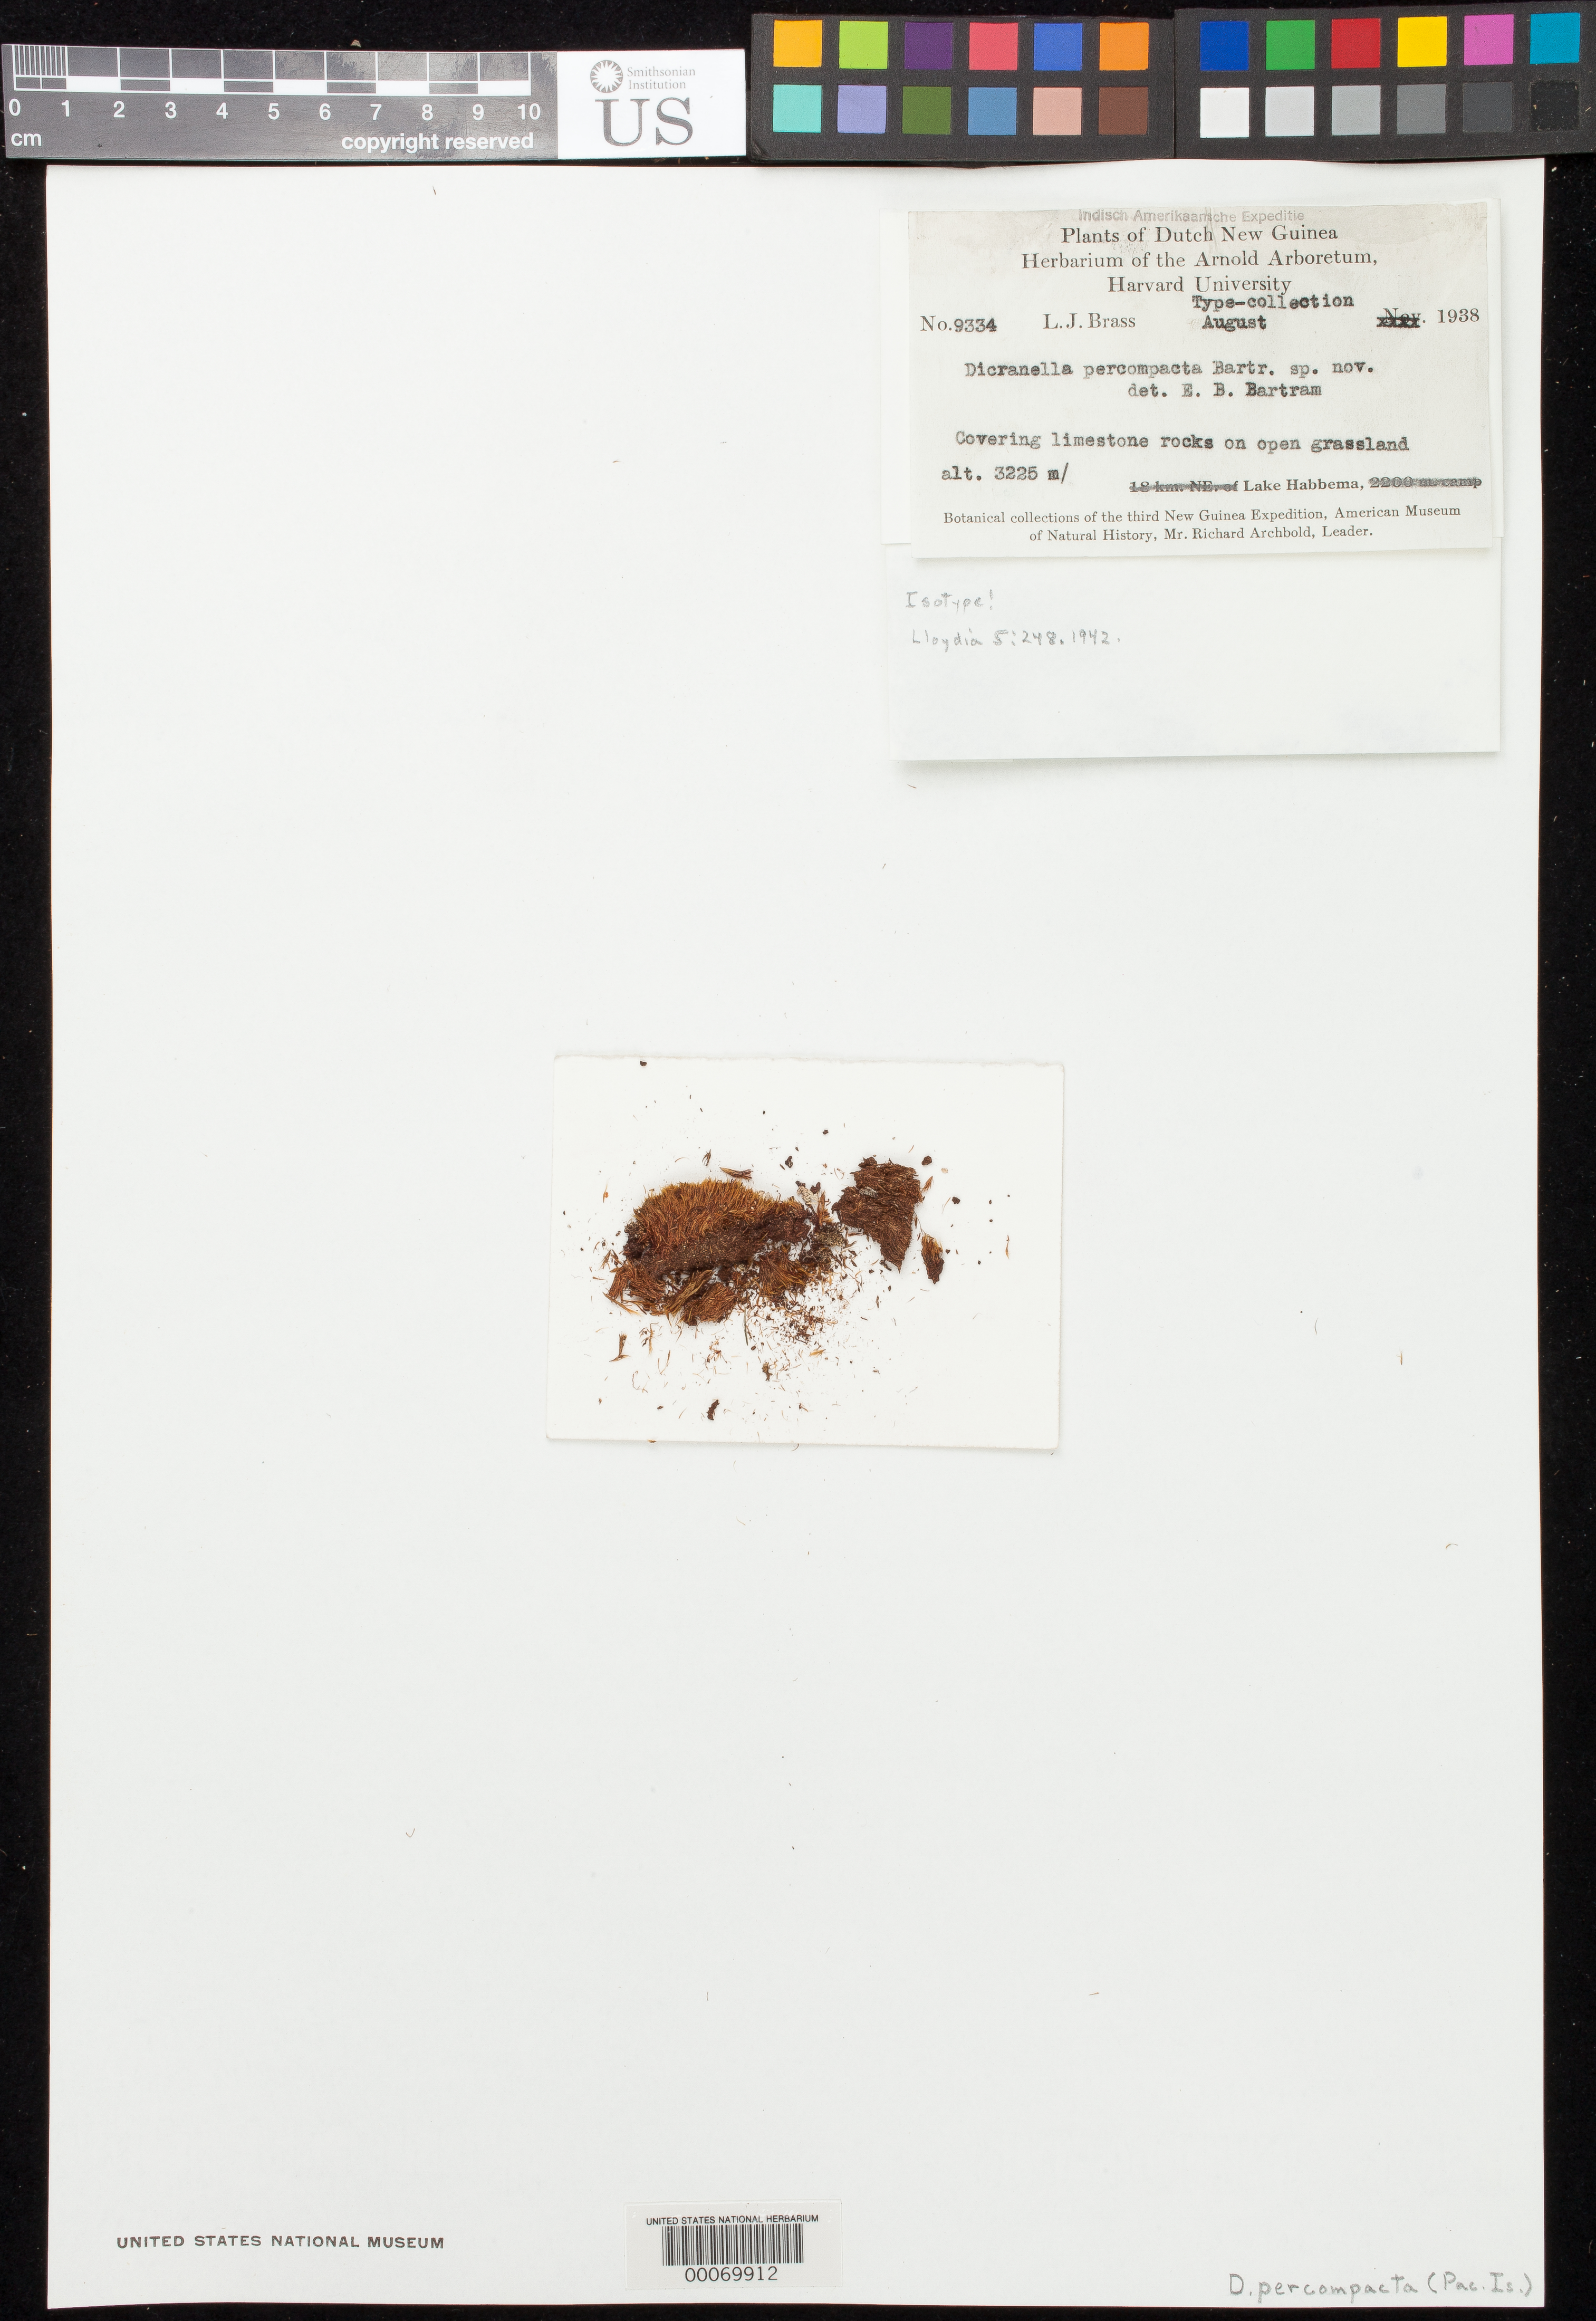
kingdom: Plantae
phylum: Bryophyta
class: Bryopsida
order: Dicranales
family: Dicranellaceae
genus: Dicranella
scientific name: Dicranella percompacta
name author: E.B. Bartram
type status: Isotype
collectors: L. J. Brass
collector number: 9334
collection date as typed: Aug 1938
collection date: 1938-08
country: Indonesia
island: New Guinea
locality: Lake Habbema.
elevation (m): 3225